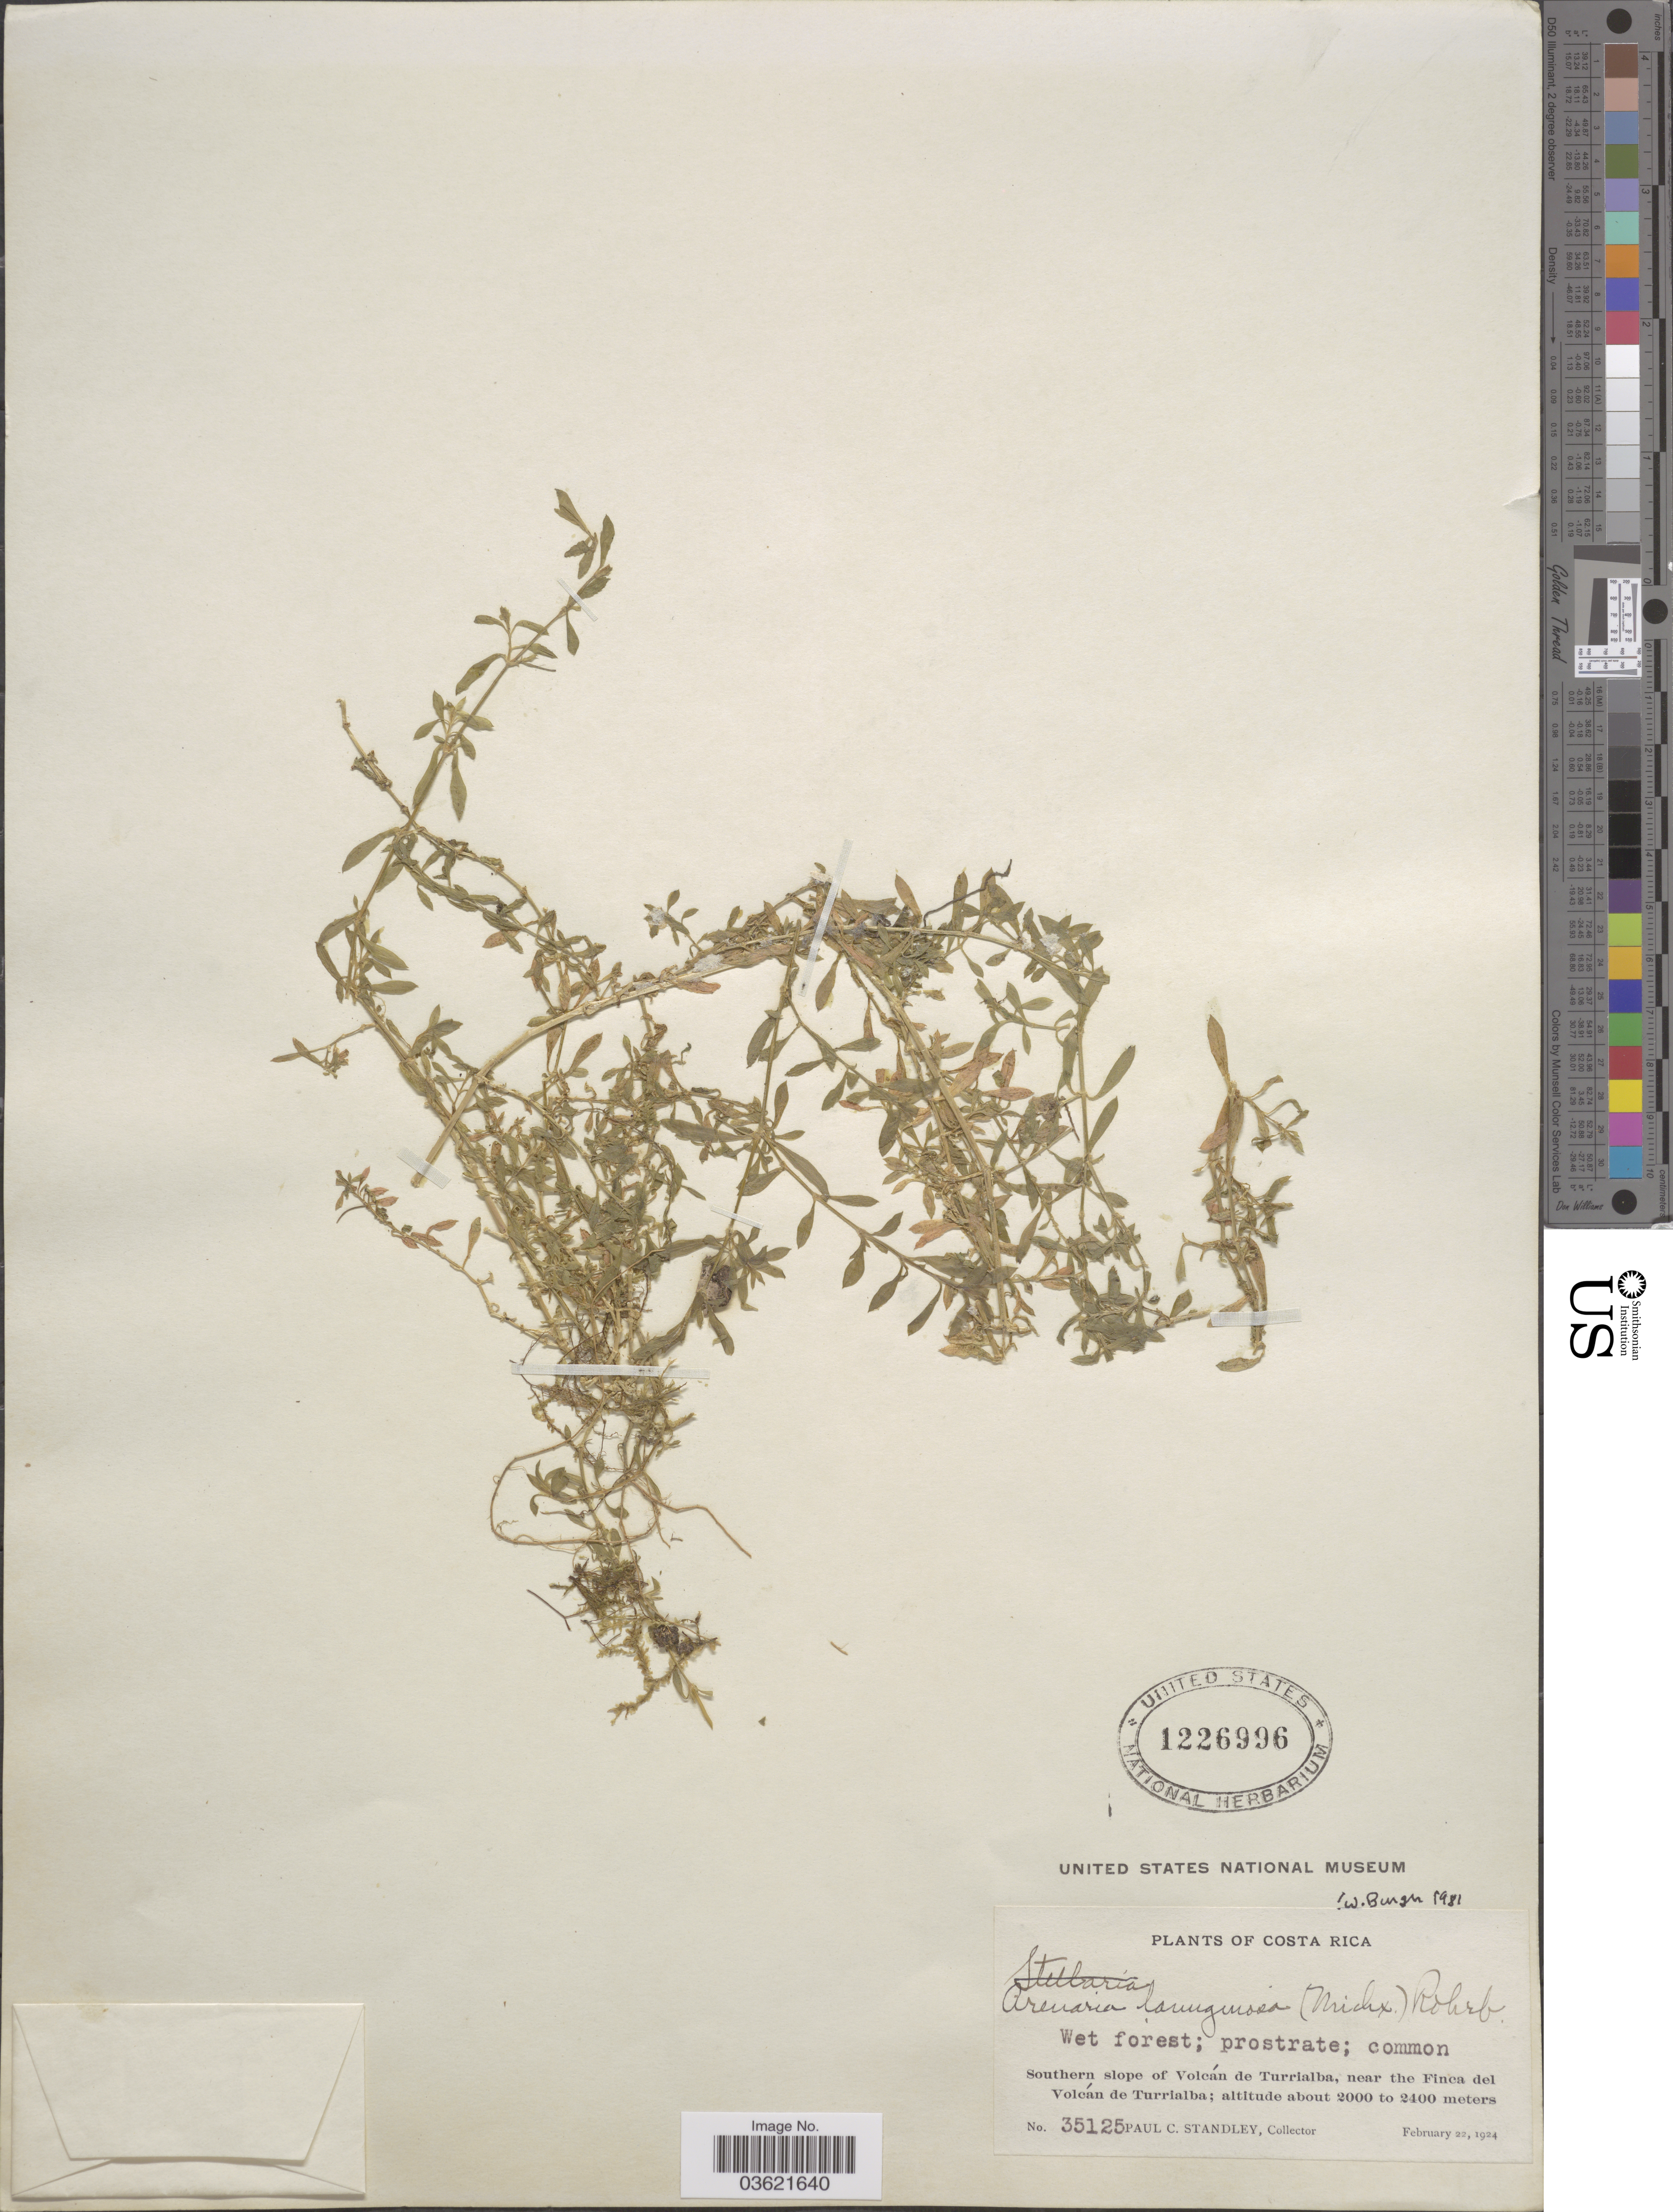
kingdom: Plantae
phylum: Tracheophyta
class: Magnoliopsida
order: Caryophyllales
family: Caryophyllaceae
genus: Arenaria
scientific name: Arenaria lanuginosa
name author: (Michx.) Rohrb.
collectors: P. C. Standley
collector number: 35125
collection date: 1924-02-22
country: Costa Rica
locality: Southern slope of Volcán de Turrialba, near the Finca del Volcán de Turrialba.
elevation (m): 2000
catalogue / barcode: US 1226996